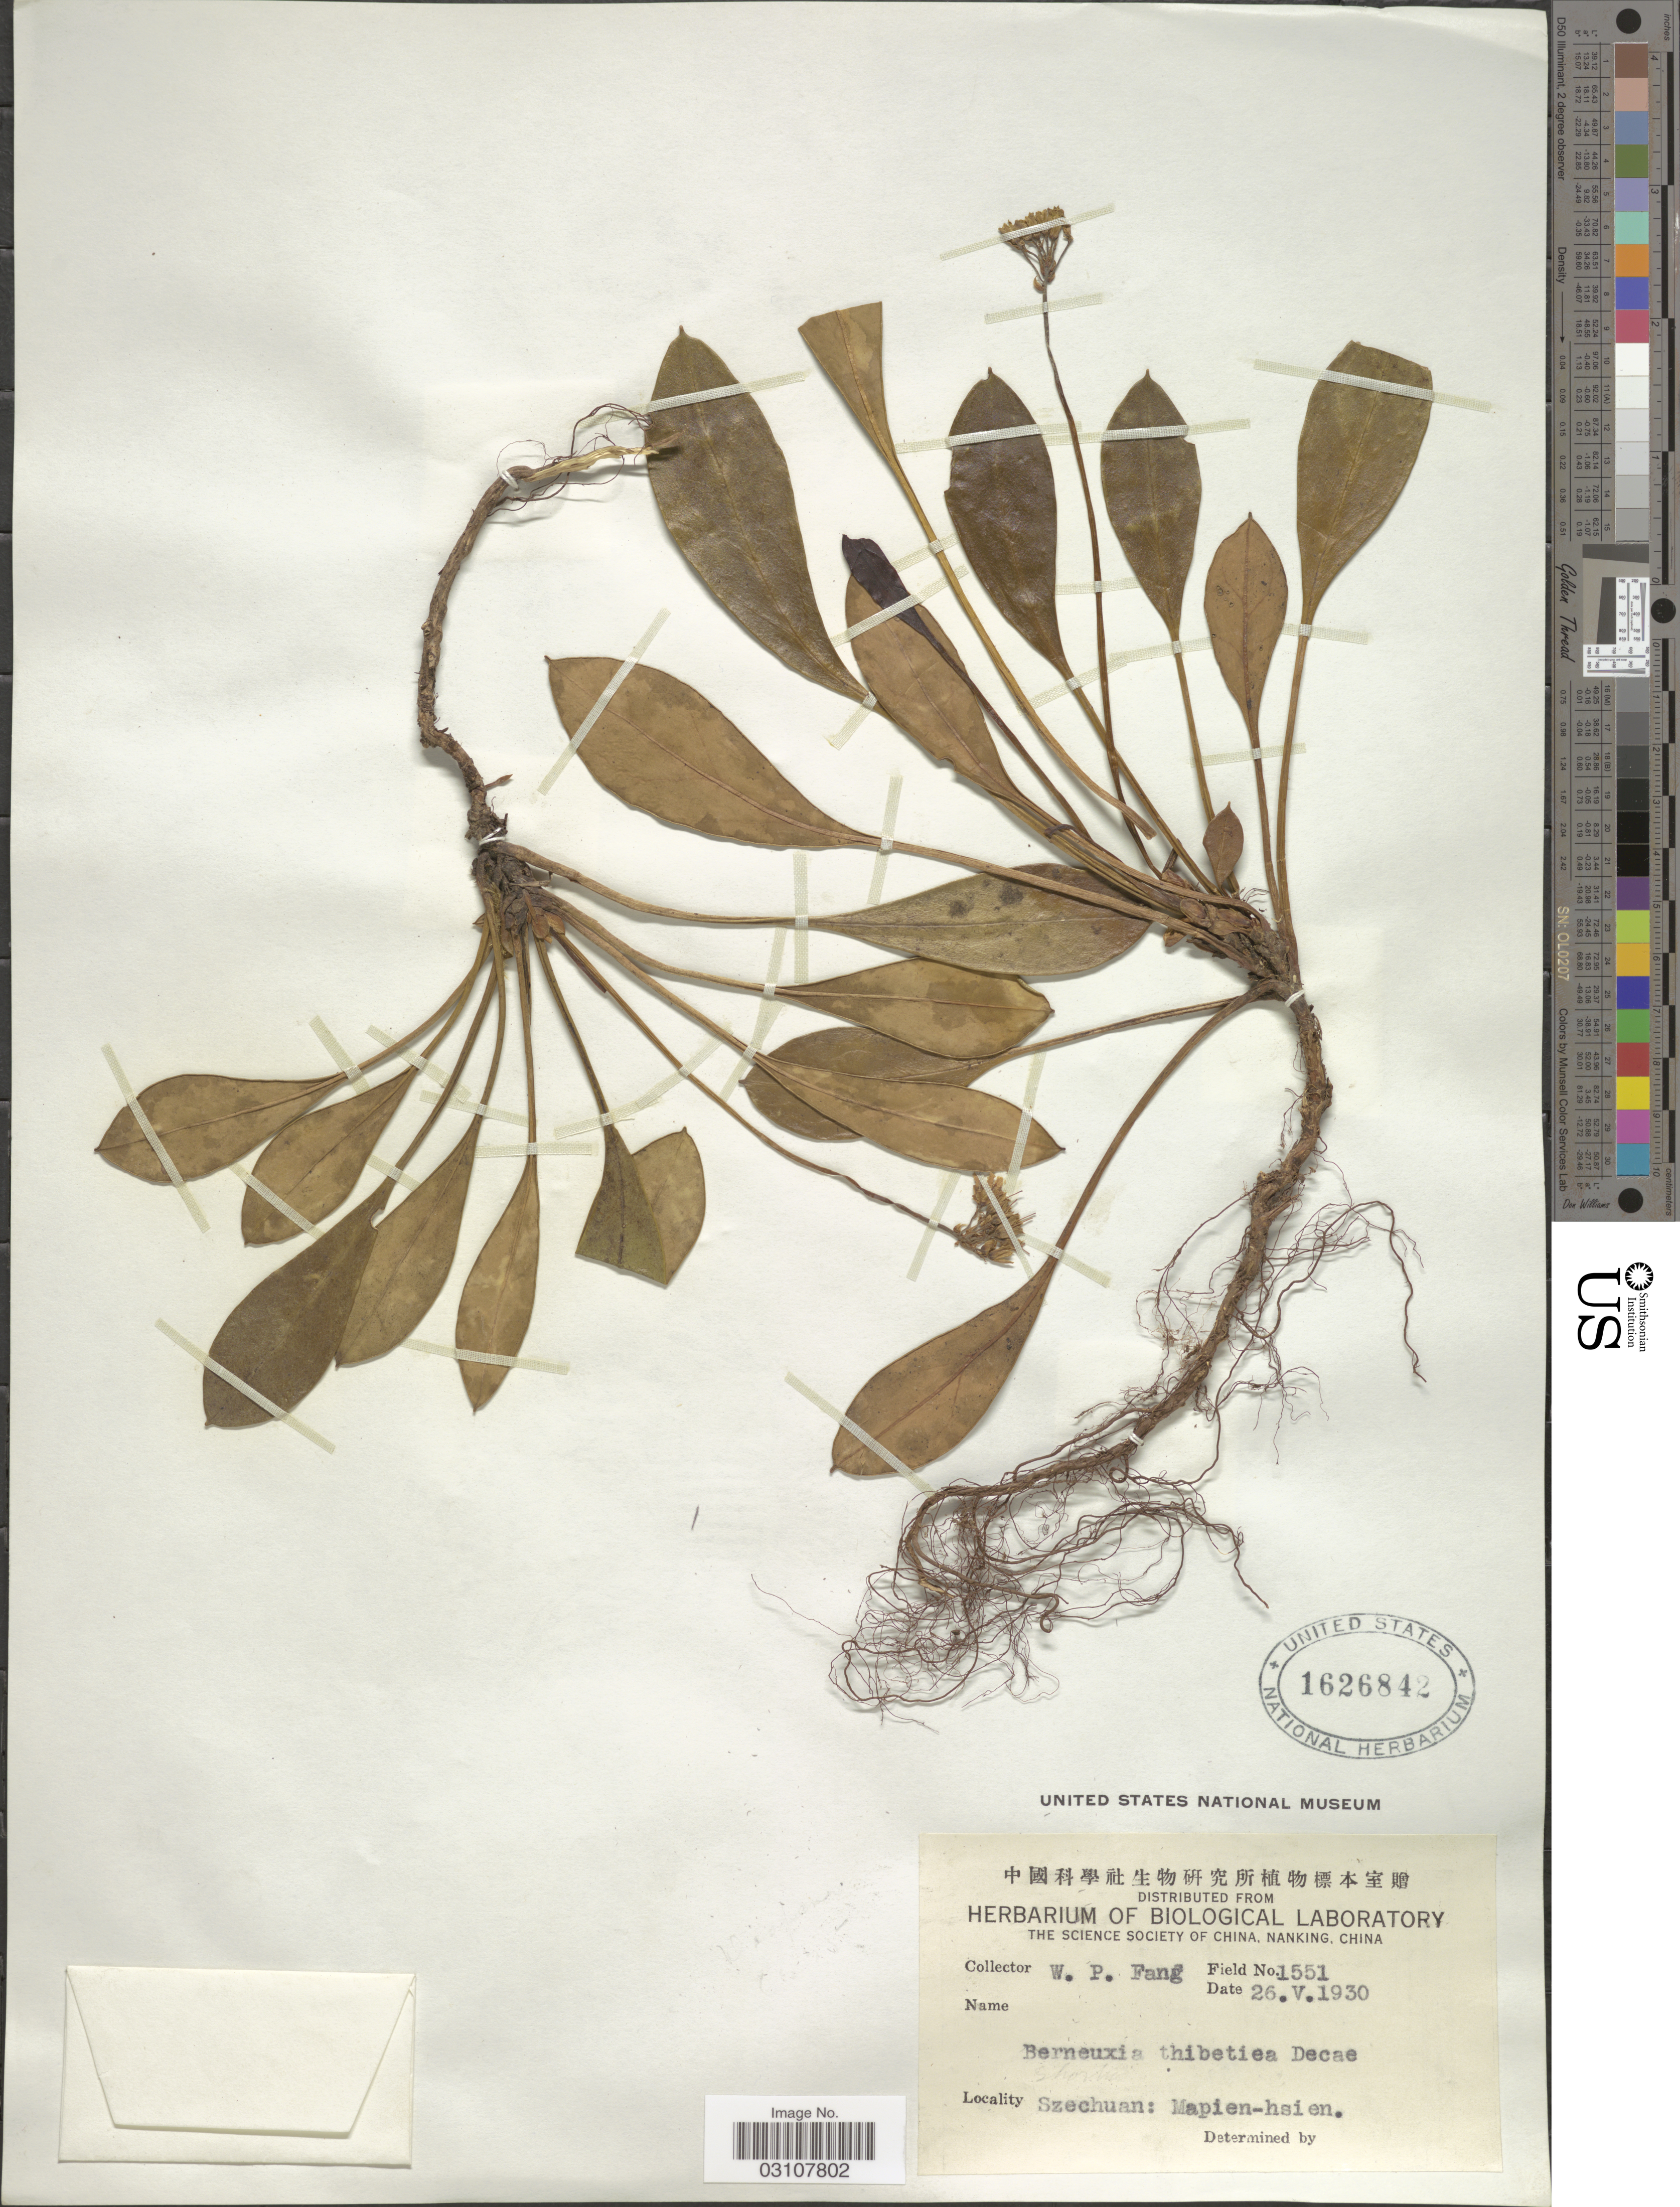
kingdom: Plantae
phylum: Tracheophyta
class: Magnoliopsida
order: Ericales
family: Diapensiaceae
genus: Berneuxia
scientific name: Berneuxia thibetica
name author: Decne.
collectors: W. P. Fang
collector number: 1551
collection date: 1930-05-26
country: China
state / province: Sichuan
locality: Szechuan: Mapien-hsien.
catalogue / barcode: US 1626842